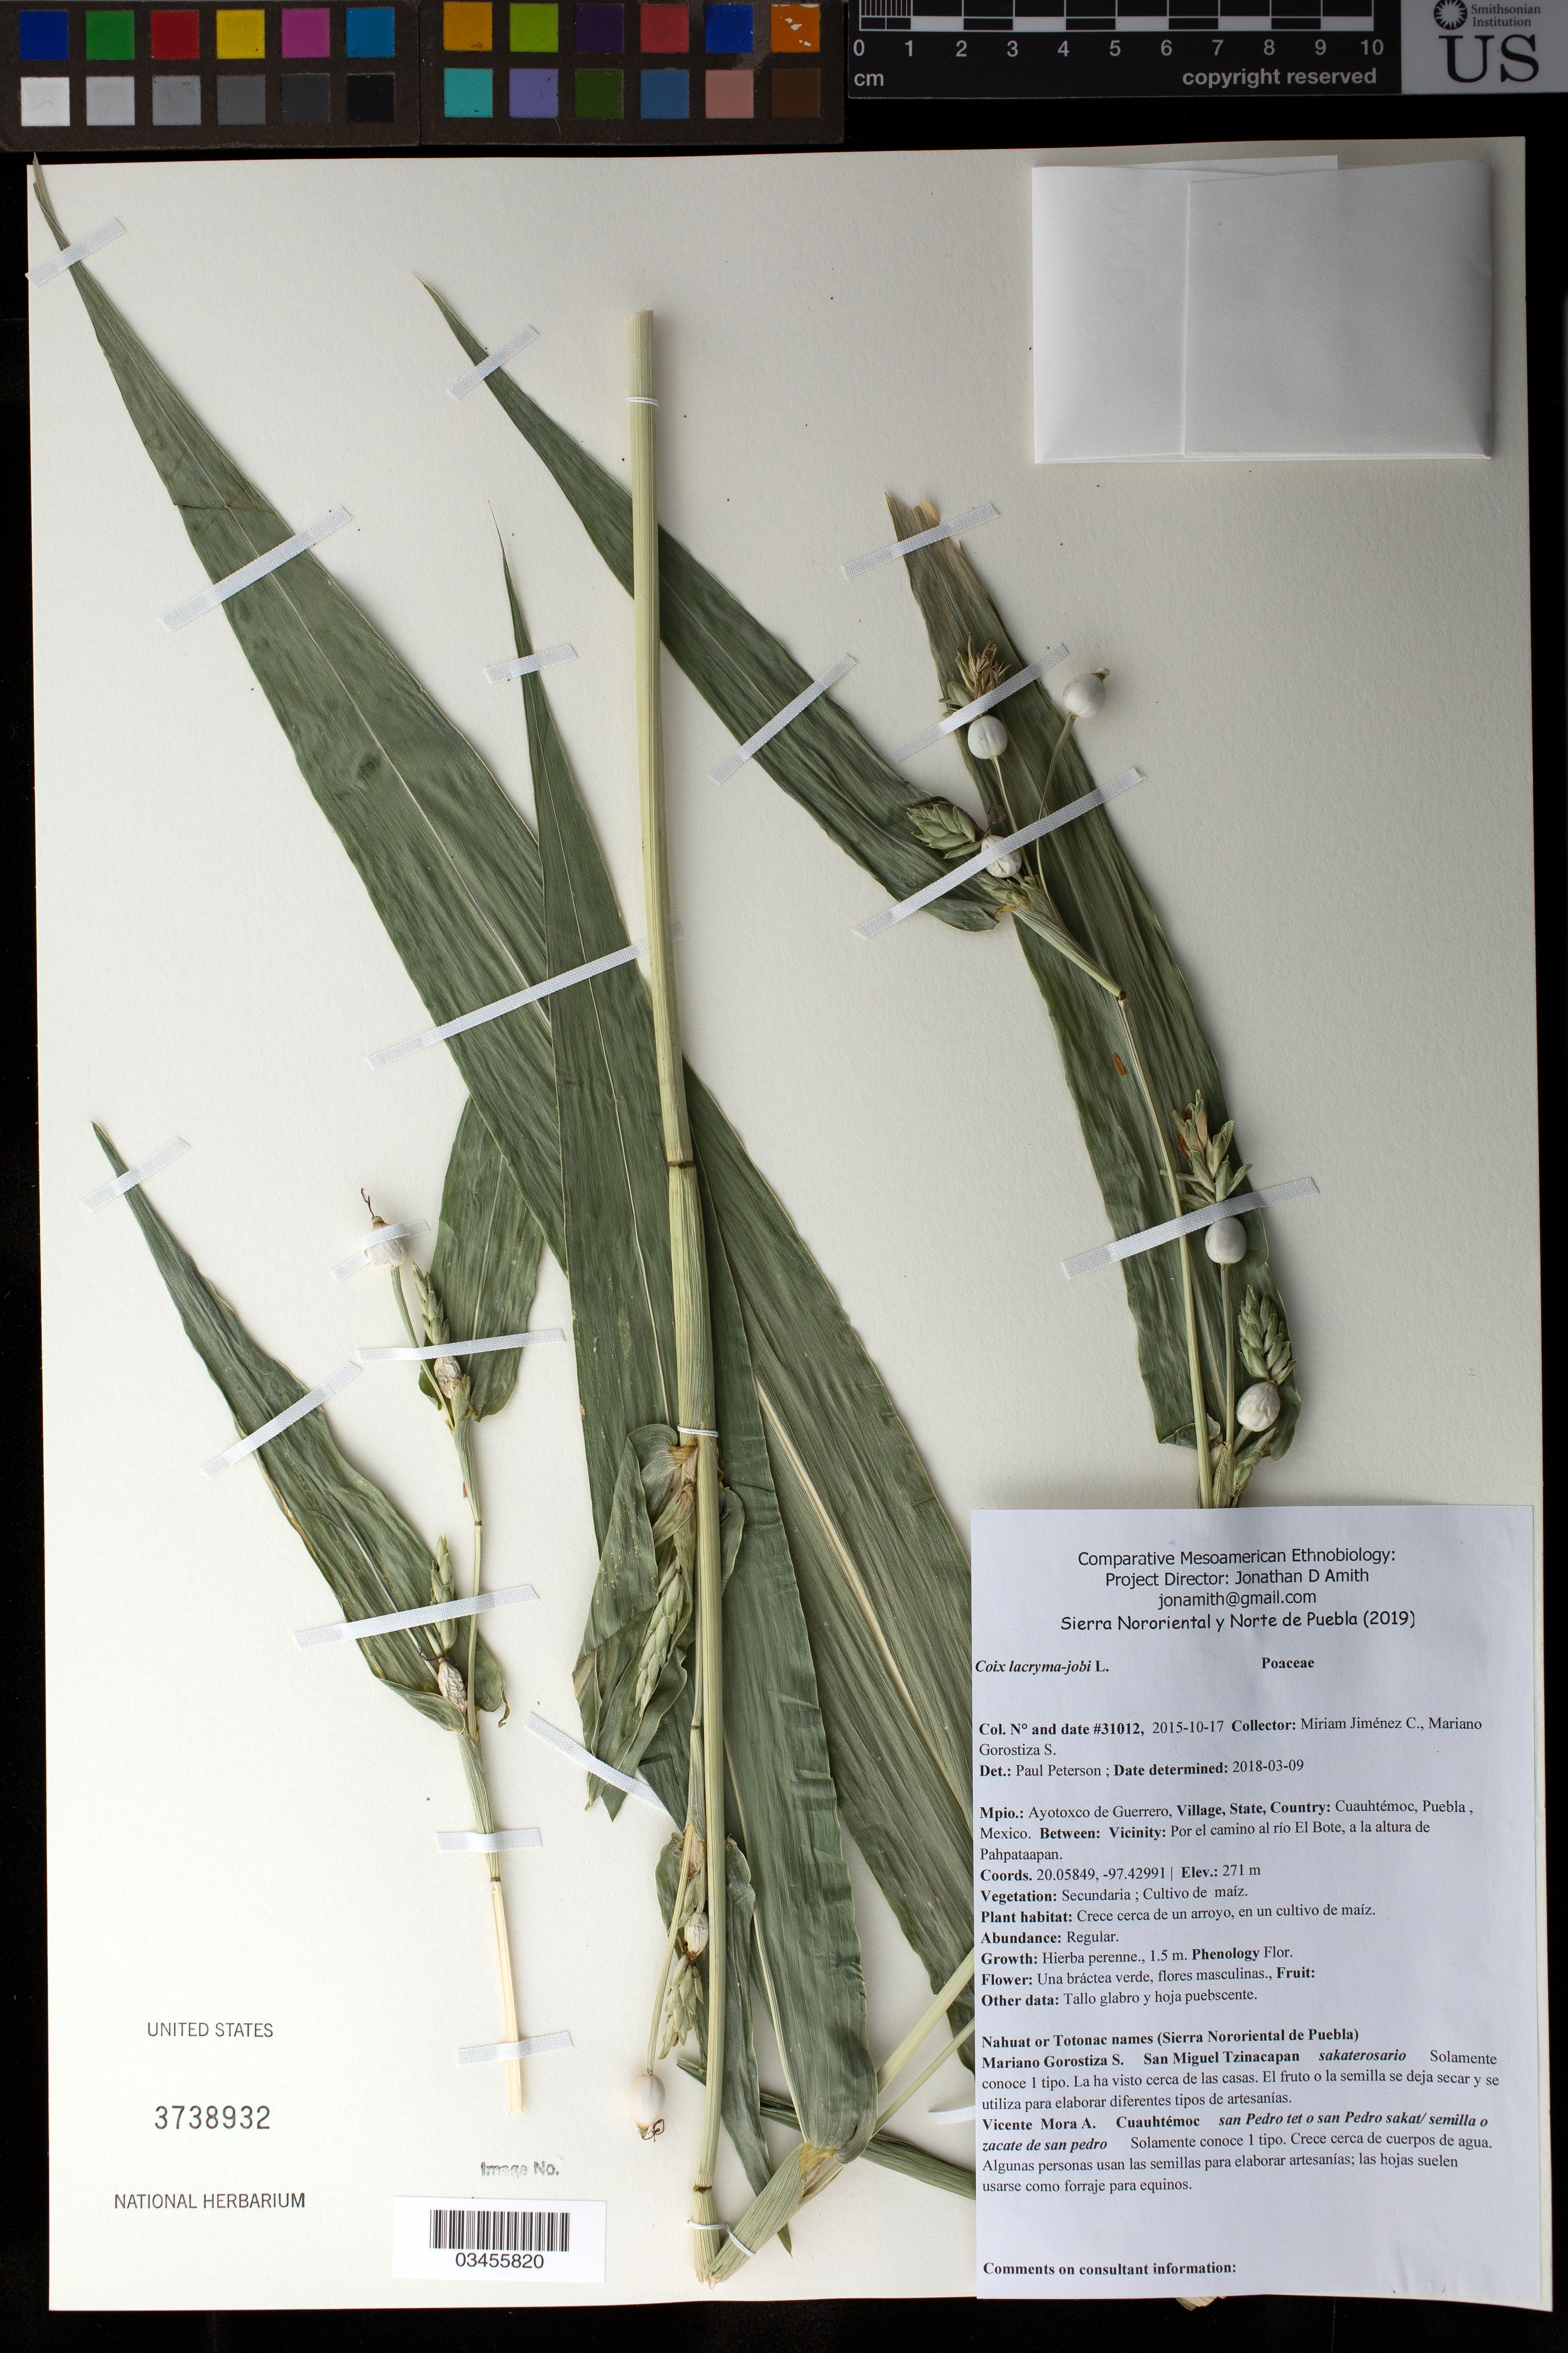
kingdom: Plantae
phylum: Tracheophyta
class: Liliopsida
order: Poales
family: Poaceae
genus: Coix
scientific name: Coix lacryma-jobi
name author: L.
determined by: Peterson, Paul M., (BOT), Smithsonian Institution - National Museum of Natural History (UNITED STATES)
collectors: M. Jiménez Chimil & M. Gorostiza S.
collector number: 31012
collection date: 2015-10-17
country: México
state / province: Puebla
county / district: Ayotoxco de Guerrero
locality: PUEBLO: Cuauhtémoc; LOCALIDAD EXACTA: Por el camino al río El Bote, a la altura de Pahpatapan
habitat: Cultivo de maíz | Cerca de un arroyo, en un cultivo de maíz.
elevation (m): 271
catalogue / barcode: US 3738932